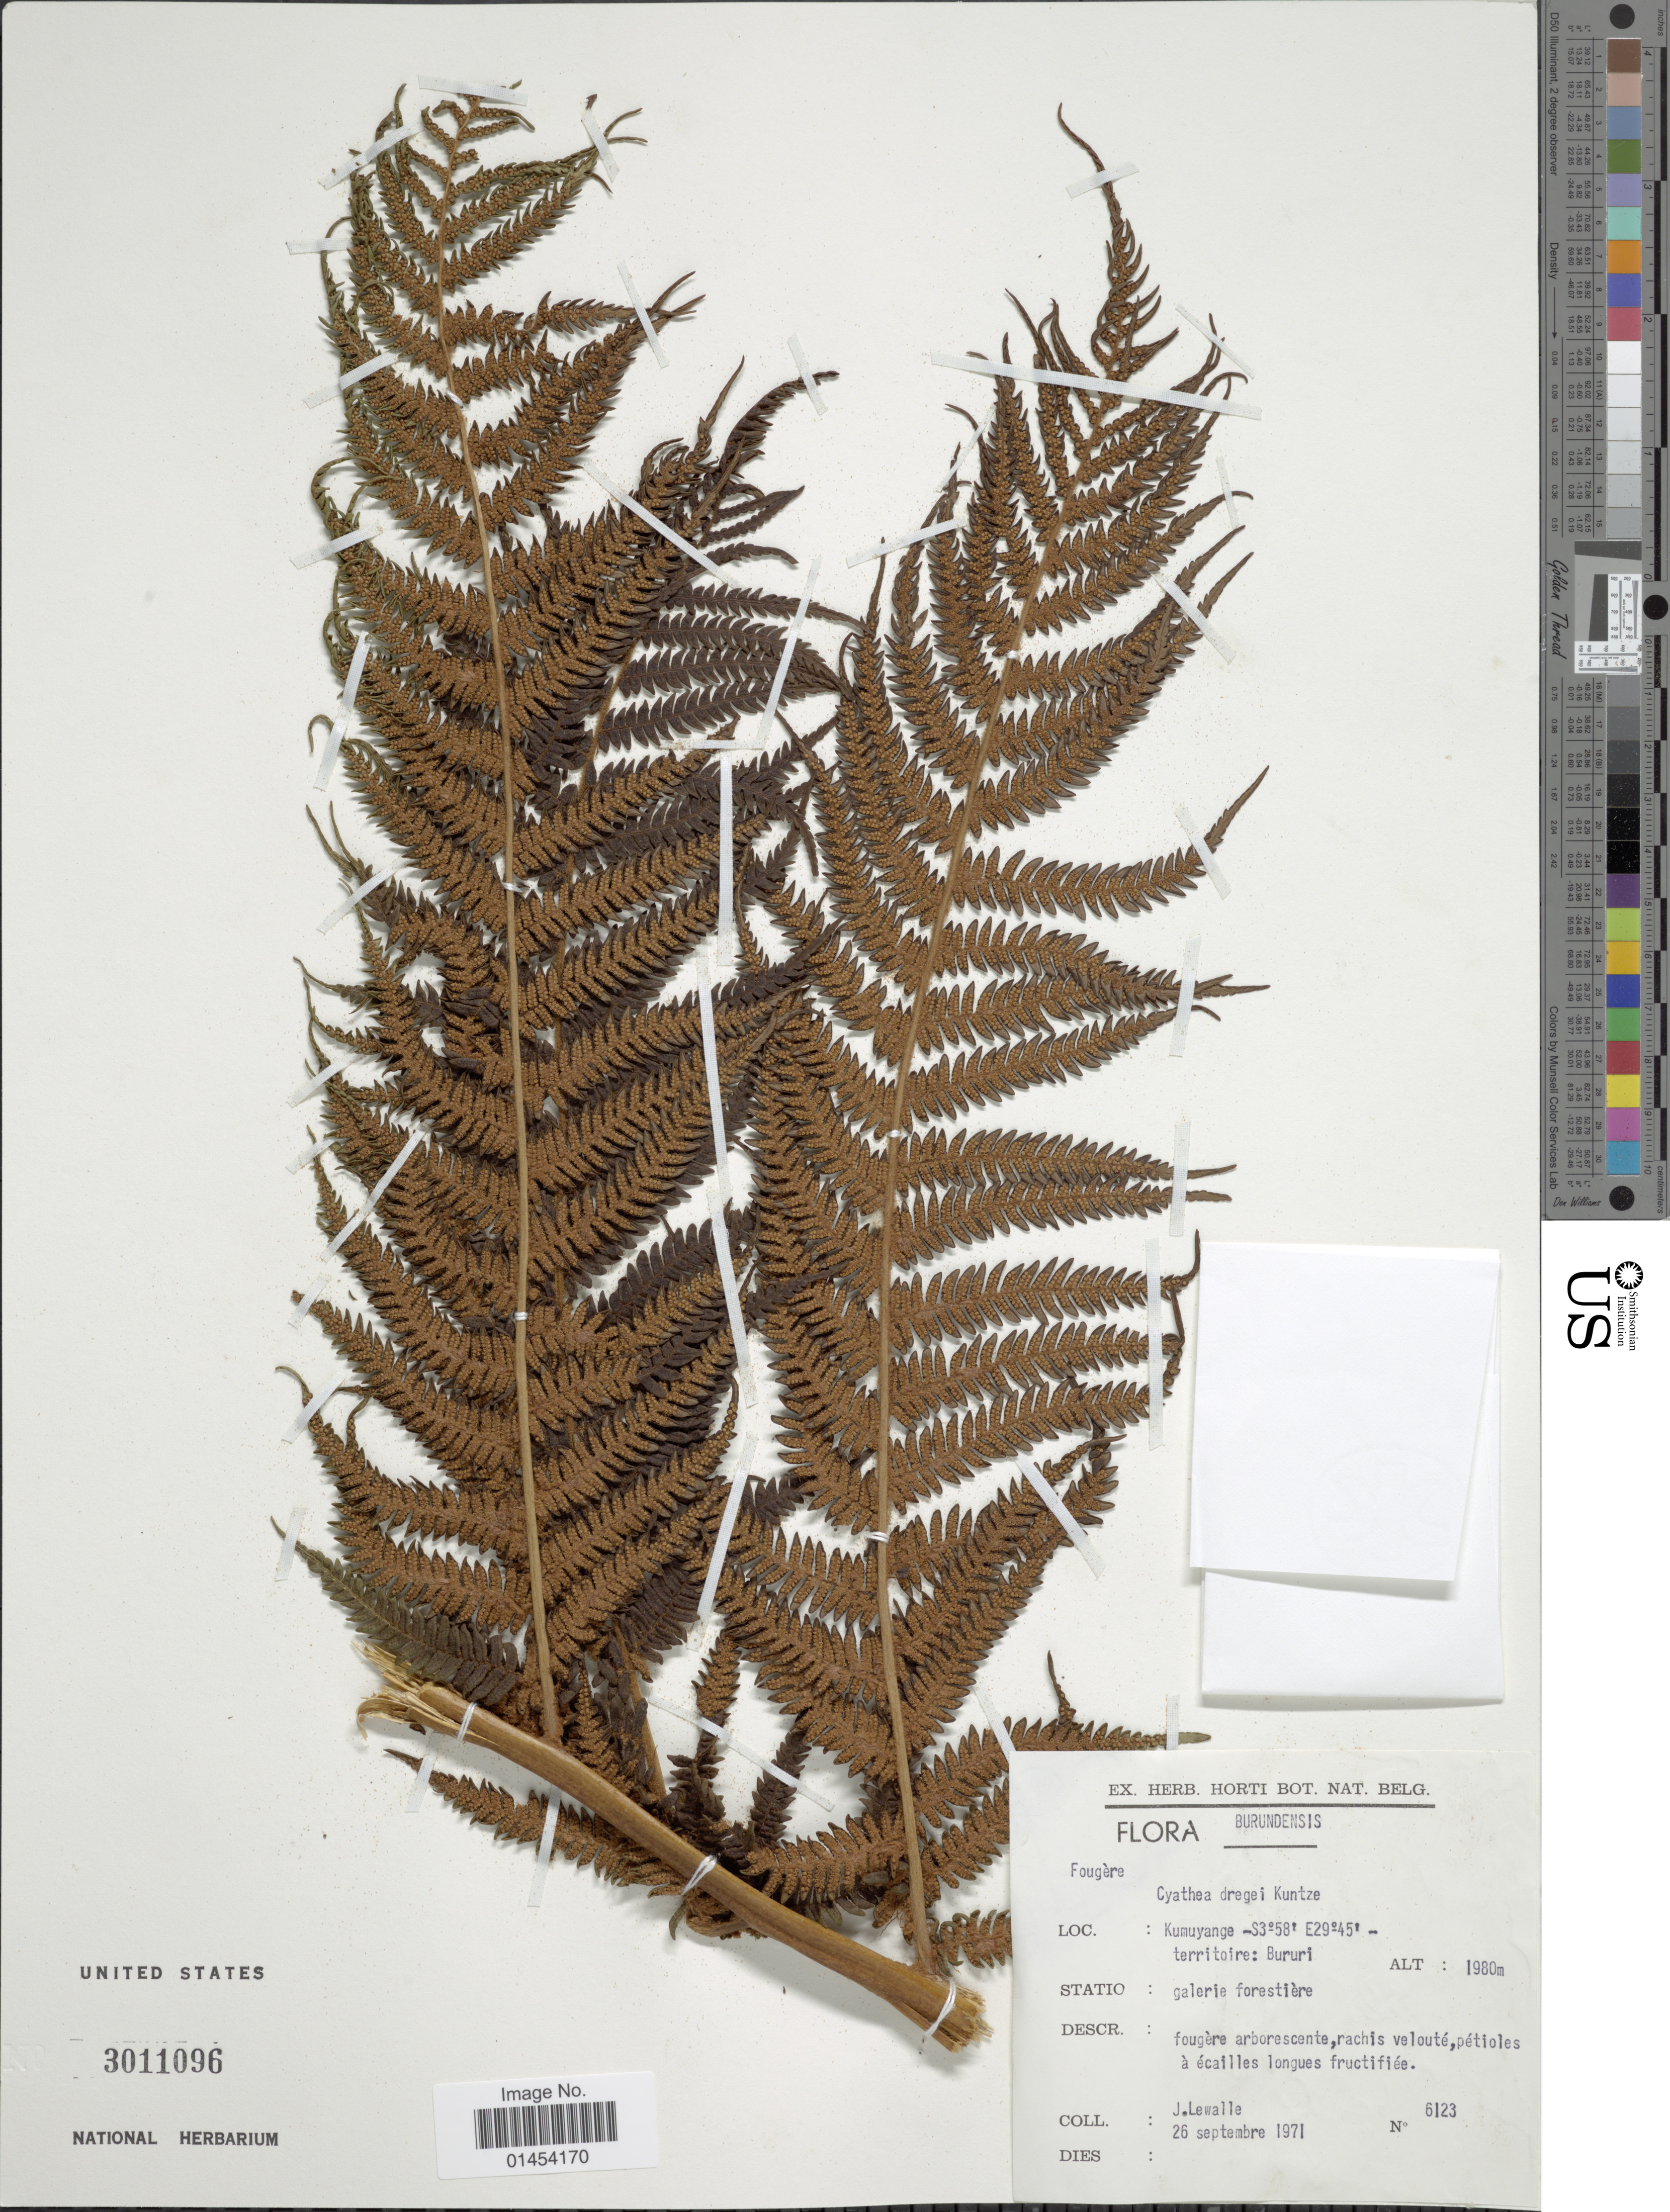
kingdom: Plantae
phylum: Tracheophyta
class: Polypodiopsida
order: Cyatheales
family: Cyatheaceae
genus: Cyathea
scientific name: Cyathea dregei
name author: Kunze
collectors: J. Lewalle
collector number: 6123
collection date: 1971-09-26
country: Burundi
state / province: Bururi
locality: Burundensis. Kumuyange, territoire Bururi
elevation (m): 1980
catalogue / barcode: US 3011096